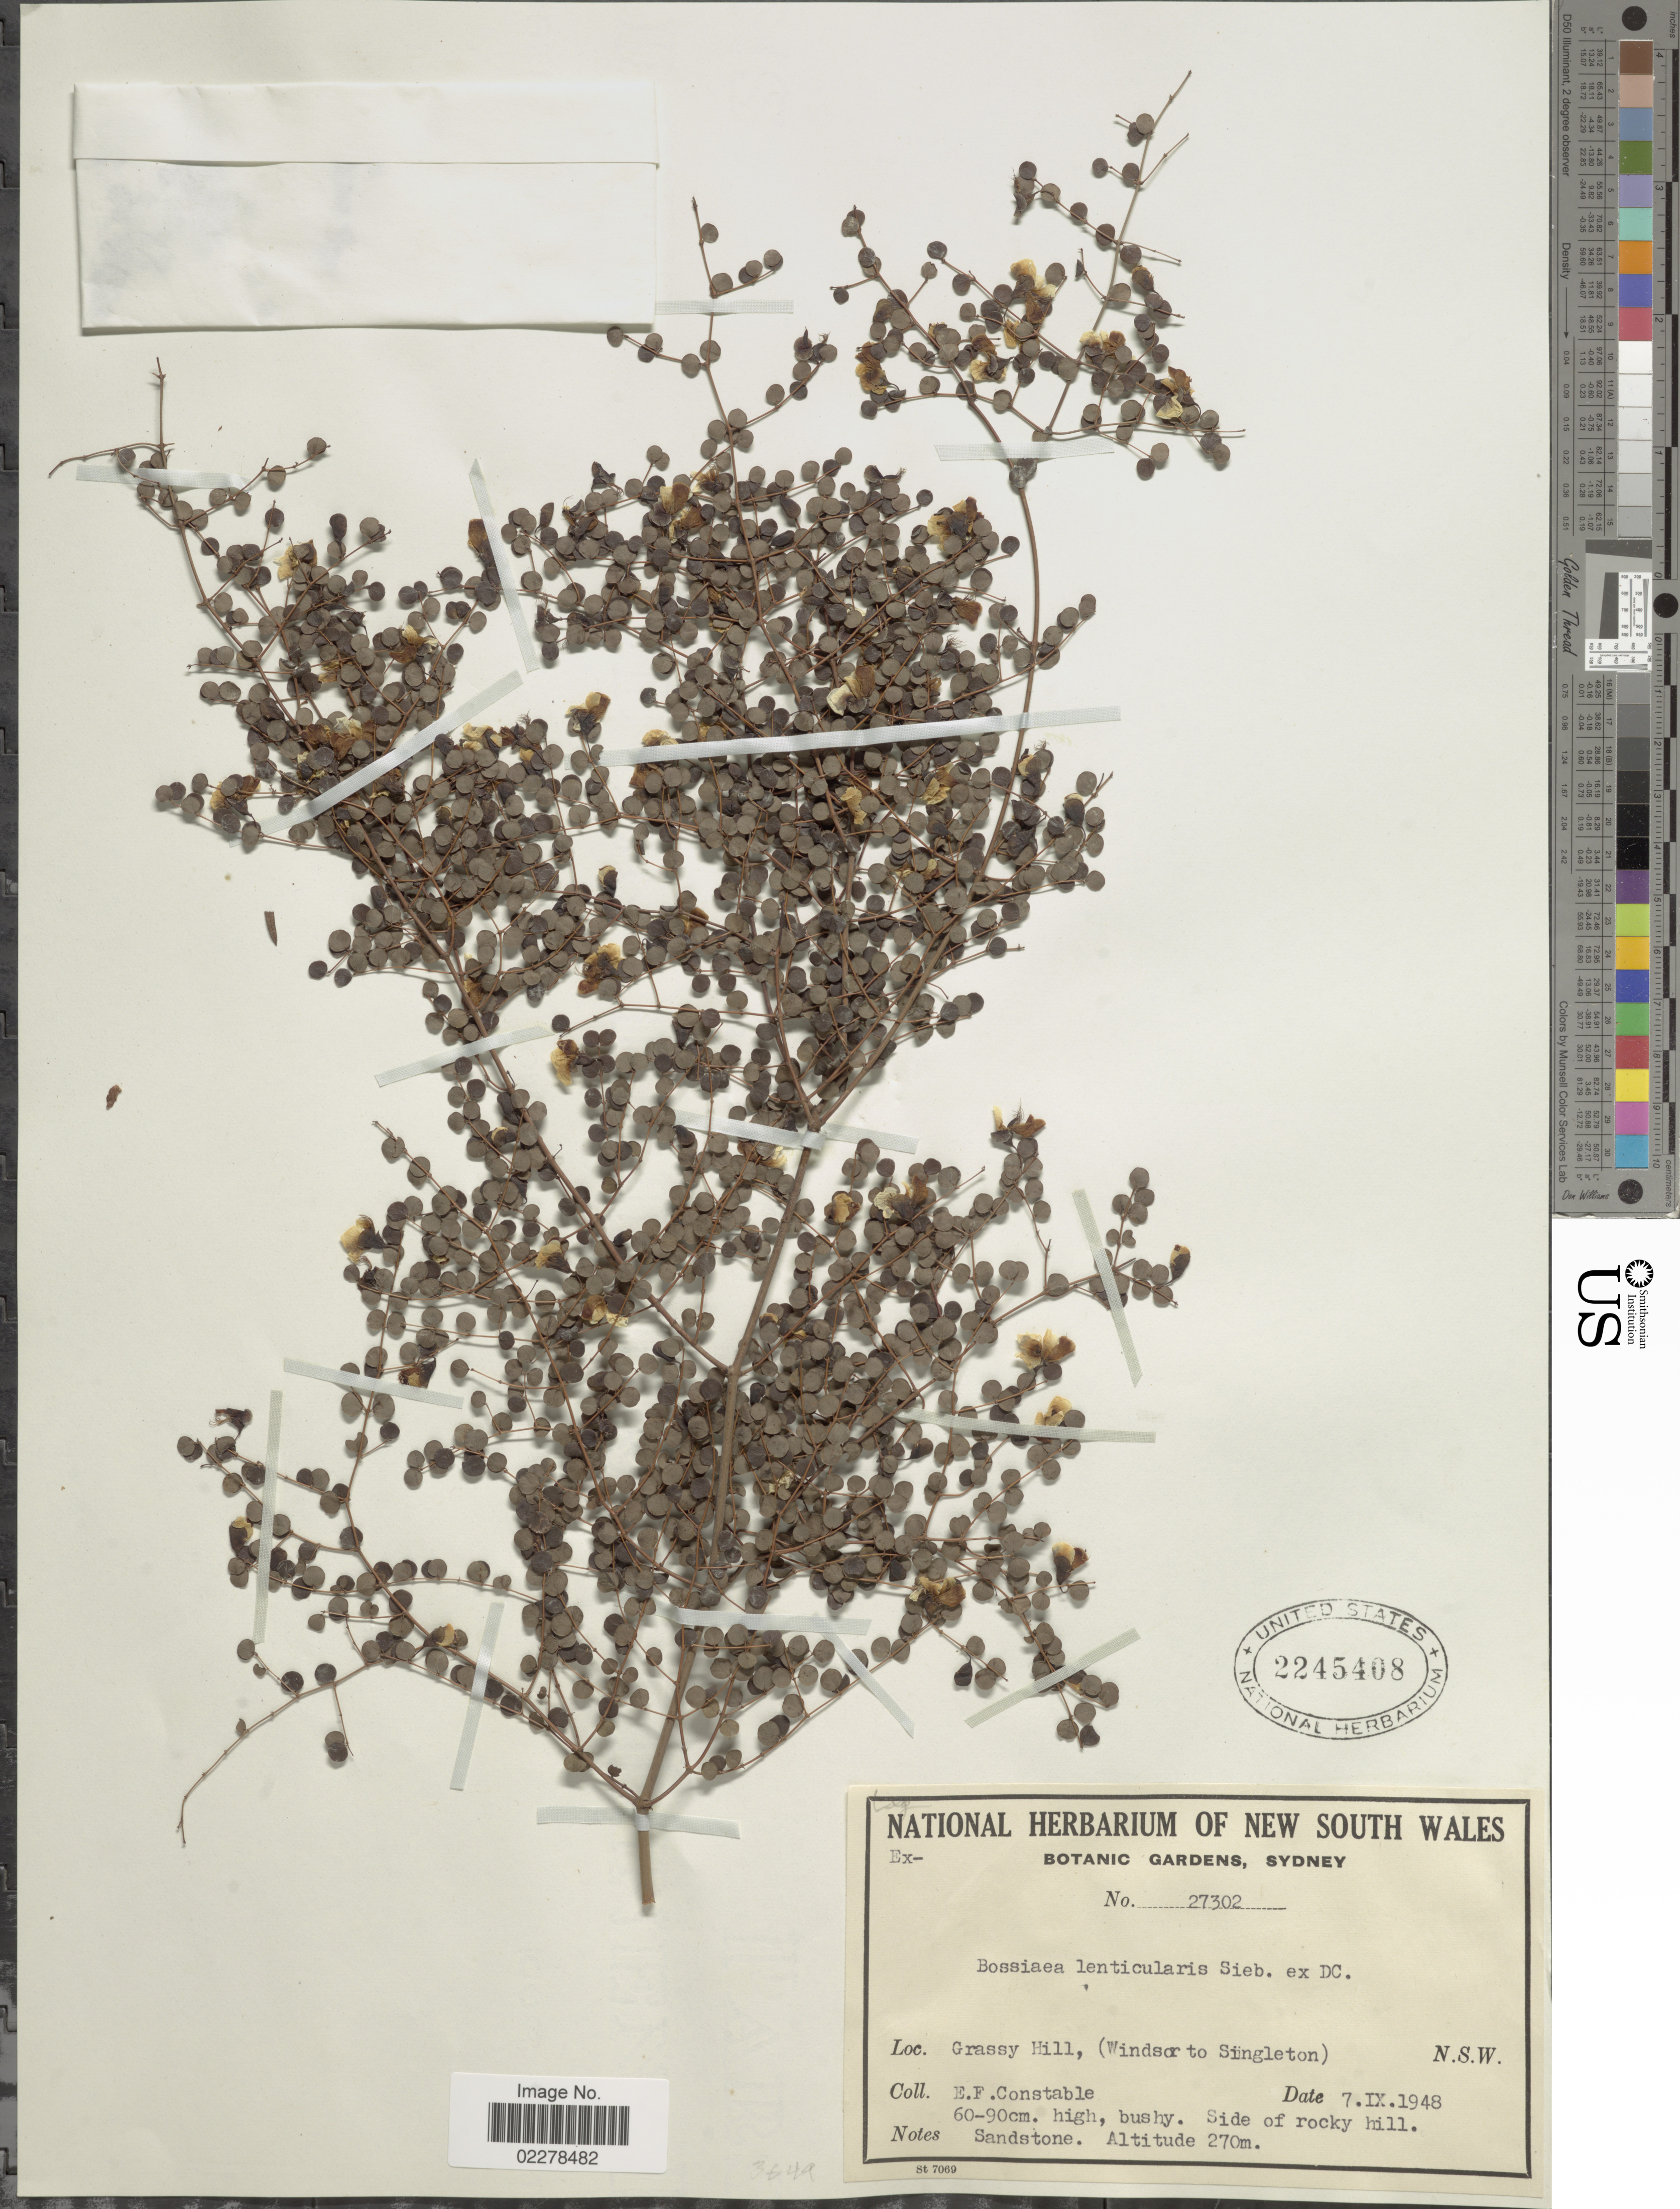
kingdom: Plantae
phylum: Tracheophyta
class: Magnoliopsida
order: Fabales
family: Fabaceae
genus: Bossiaea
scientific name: Bossiaea lenticularis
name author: DC.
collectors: E. F. Constable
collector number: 27302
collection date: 1948-09-07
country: Australia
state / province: New South Wales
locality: Grassy Hill, (Windsor to Singelton). N.S.W.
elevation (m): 270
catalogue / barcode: US 2245408